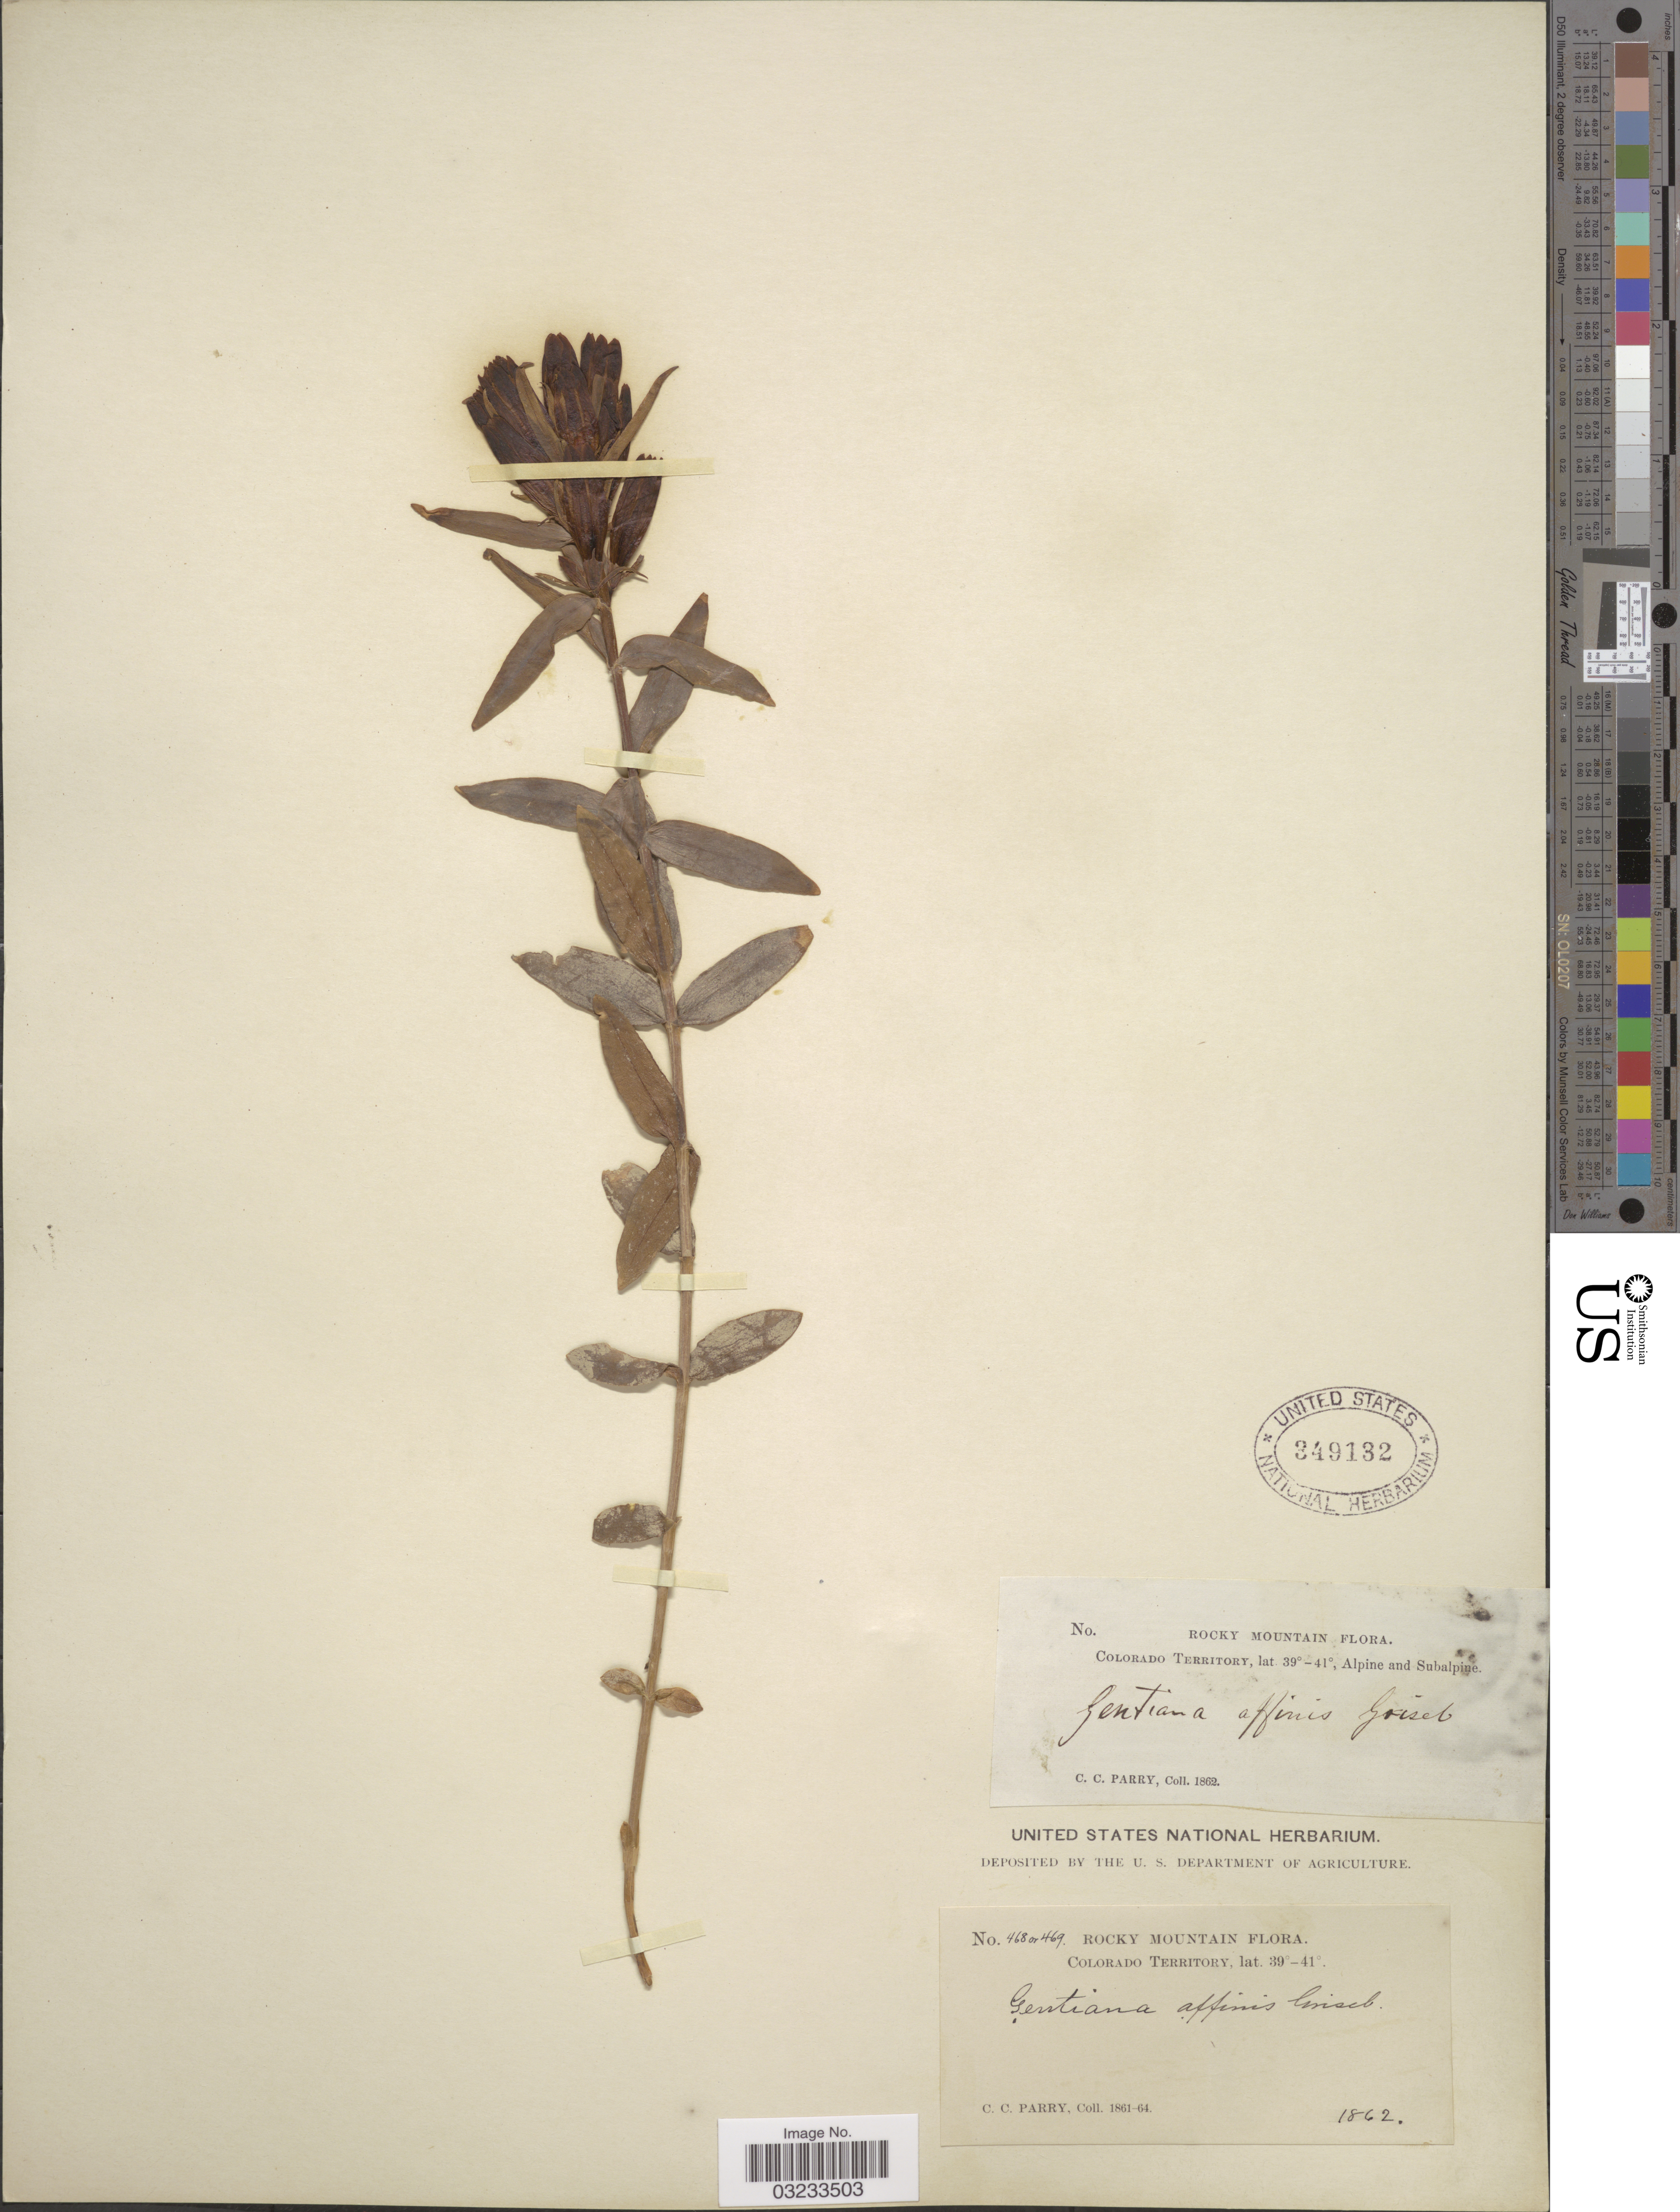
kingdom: Plantae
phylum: Tracheophyta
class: Magnoliopsida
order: Gentianales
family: Gentianaceae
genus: Gentiana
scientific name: Gentiana affinis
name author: Griseb.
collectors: C. C. Parry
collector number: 468/469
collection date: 1862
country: United States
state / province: Colorado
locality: Rocky Mountain. Alpine and Subalpine.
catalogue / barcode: US 349132